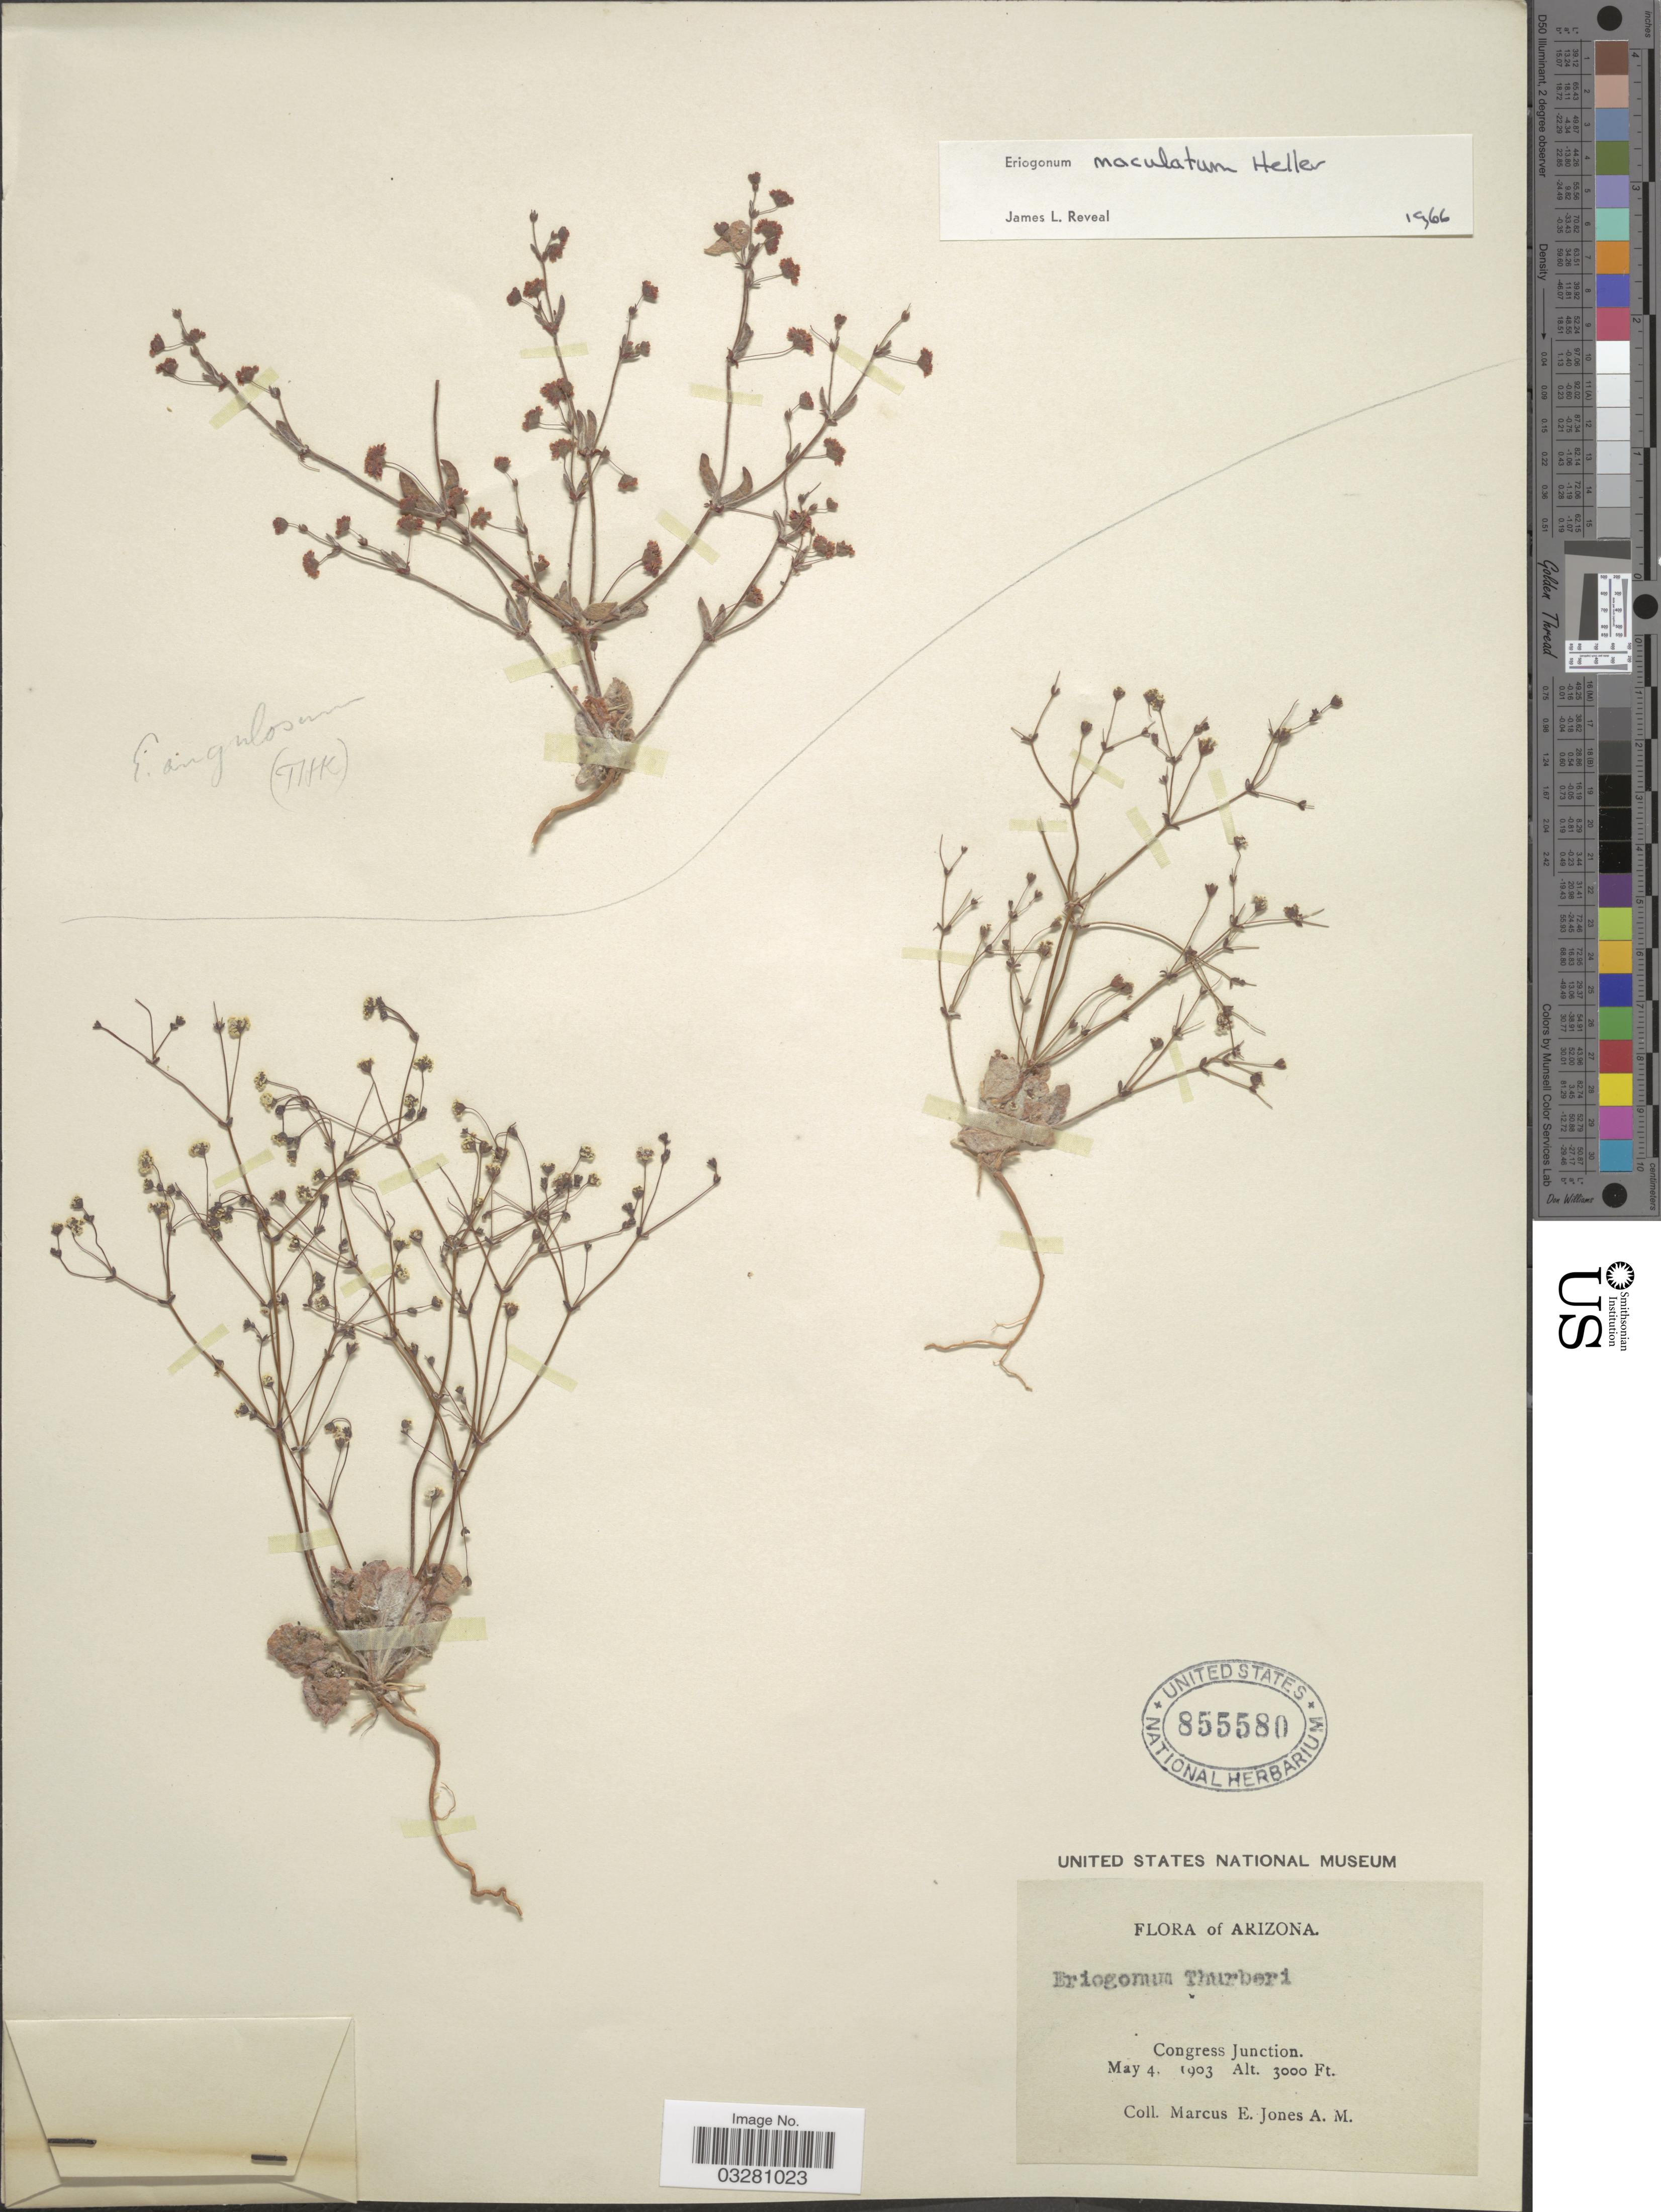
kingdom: Plantae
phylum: Tracheophyta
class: Magnoliopsida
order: Caryophyllales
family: Polygonaceae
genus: Eriogonum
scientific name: Eriogonum thurberi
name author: Torr.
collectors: M. E. Jones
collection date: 1903-05-04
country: United States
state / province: Arizona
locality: Congress Junction.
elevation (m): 914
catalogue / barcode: US 855580